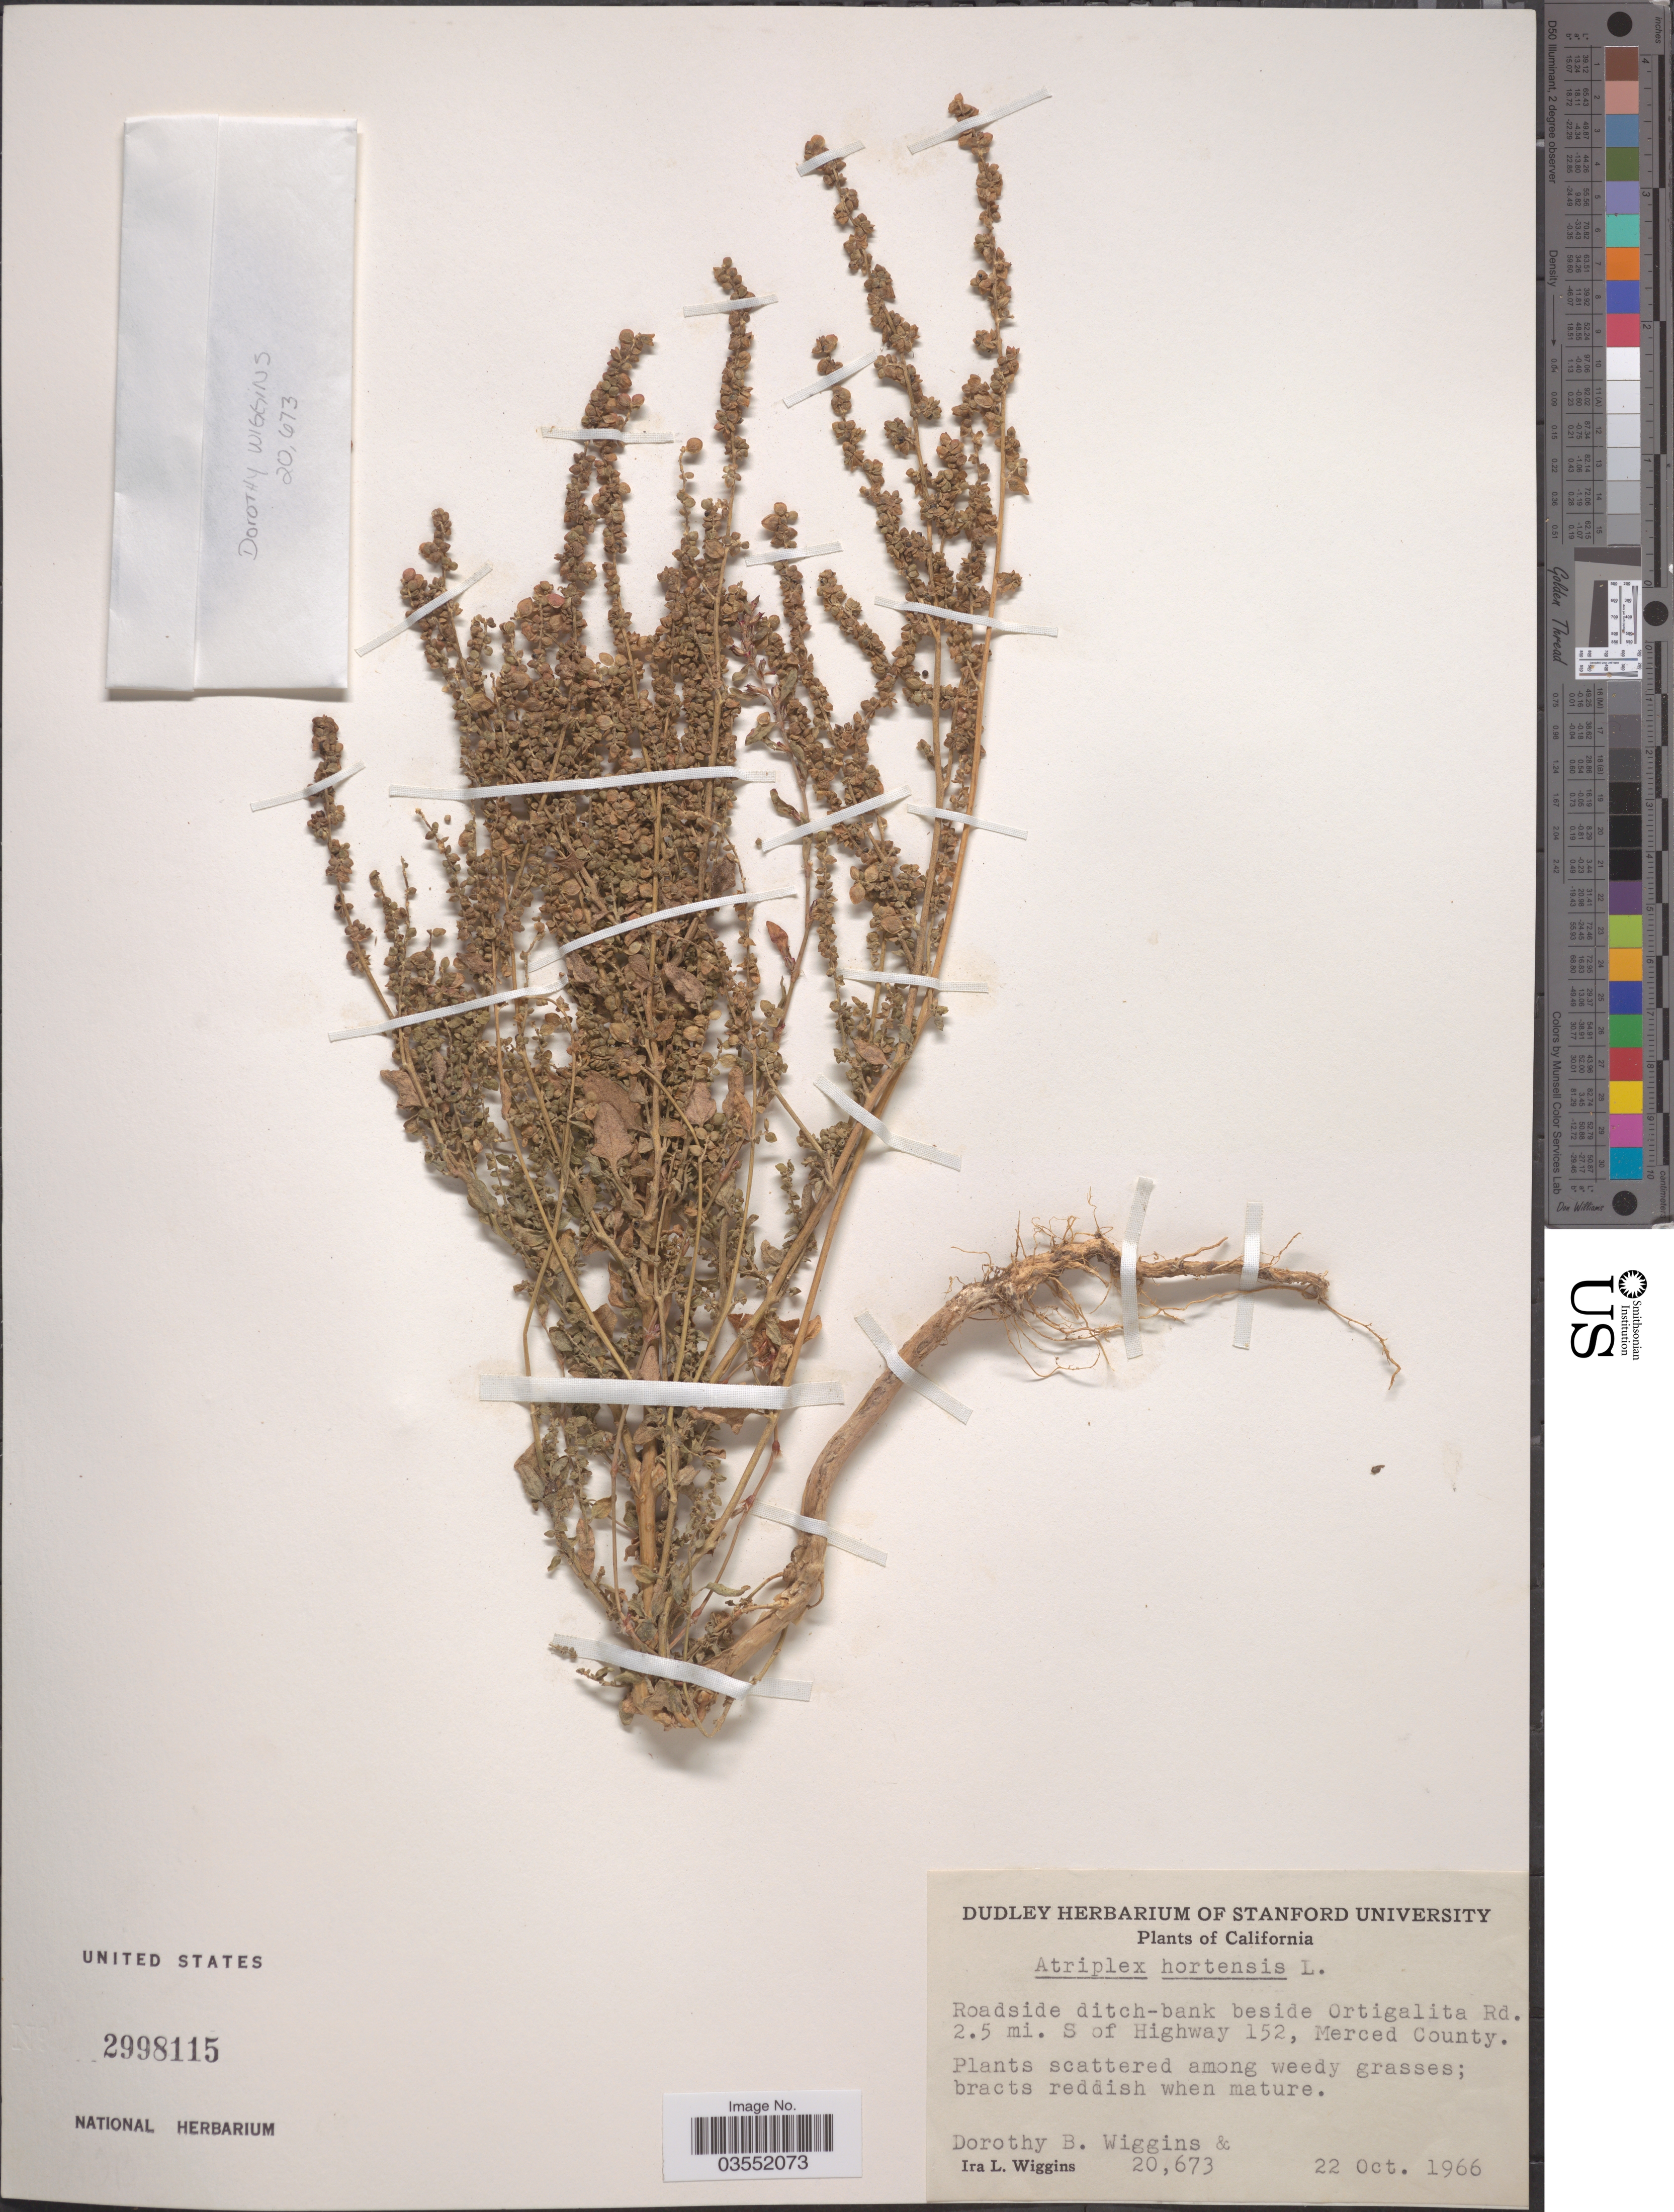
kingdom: Plantae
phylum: Tracheophyta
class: Magnoliopsida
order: Caryophyllales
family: Amaranthaceae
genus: Atriplex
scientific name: Atriplex hortensis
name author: L.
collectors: D. B. Wiggins & I. L. Wiggins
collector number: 20673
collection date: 1966-10-22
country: United States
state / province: California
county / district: Merced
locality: Roadside ditch-bank beside Ortigalita Rd. 2.5 mi. S of Highway 152, Merced County.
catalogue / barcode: US 2998115